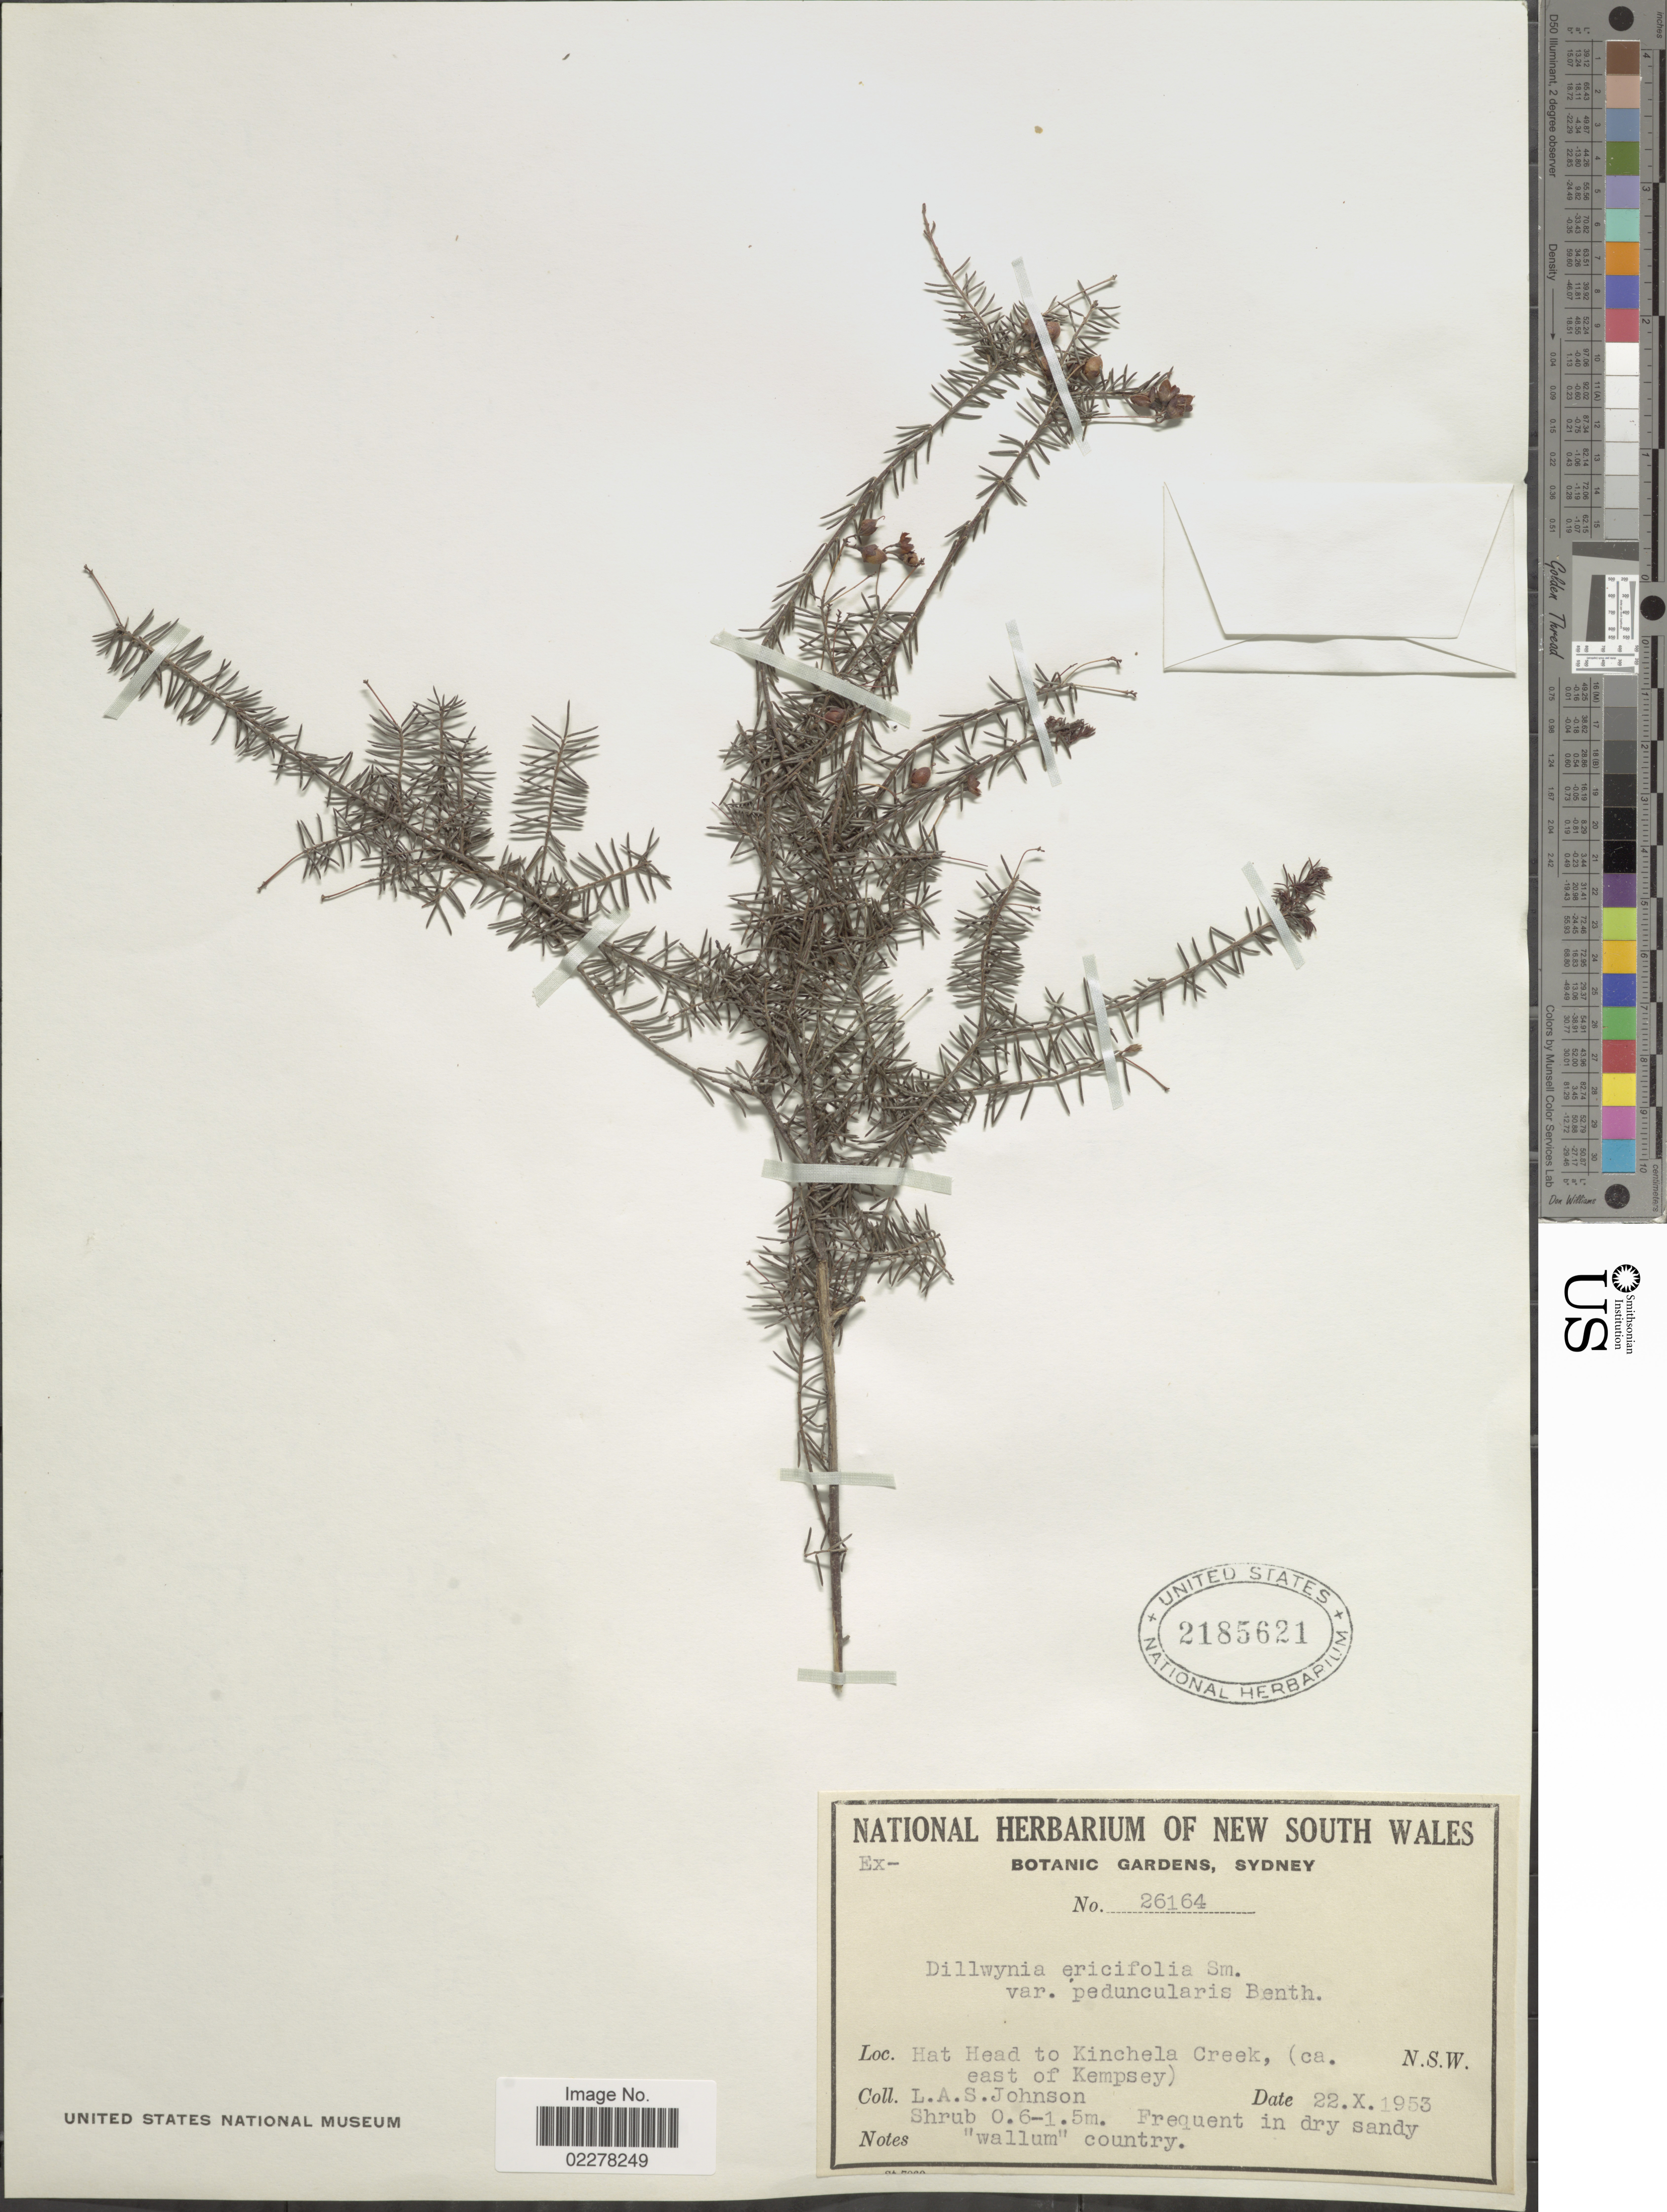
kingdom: Plantae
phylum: Tracheophyta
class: Magnoliopsida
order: Fabales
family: Fabaceae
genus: Dillwynia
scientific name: Dillwynia ericifolia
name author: Sm.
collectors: L. A. S. Johnson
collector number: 26164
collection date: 1953-10-22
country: Australia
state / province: New South Wales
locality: Hat Head to Kinchela Creek, (ca. east of Kempsey). N.S.W.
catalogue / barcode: US 2185621